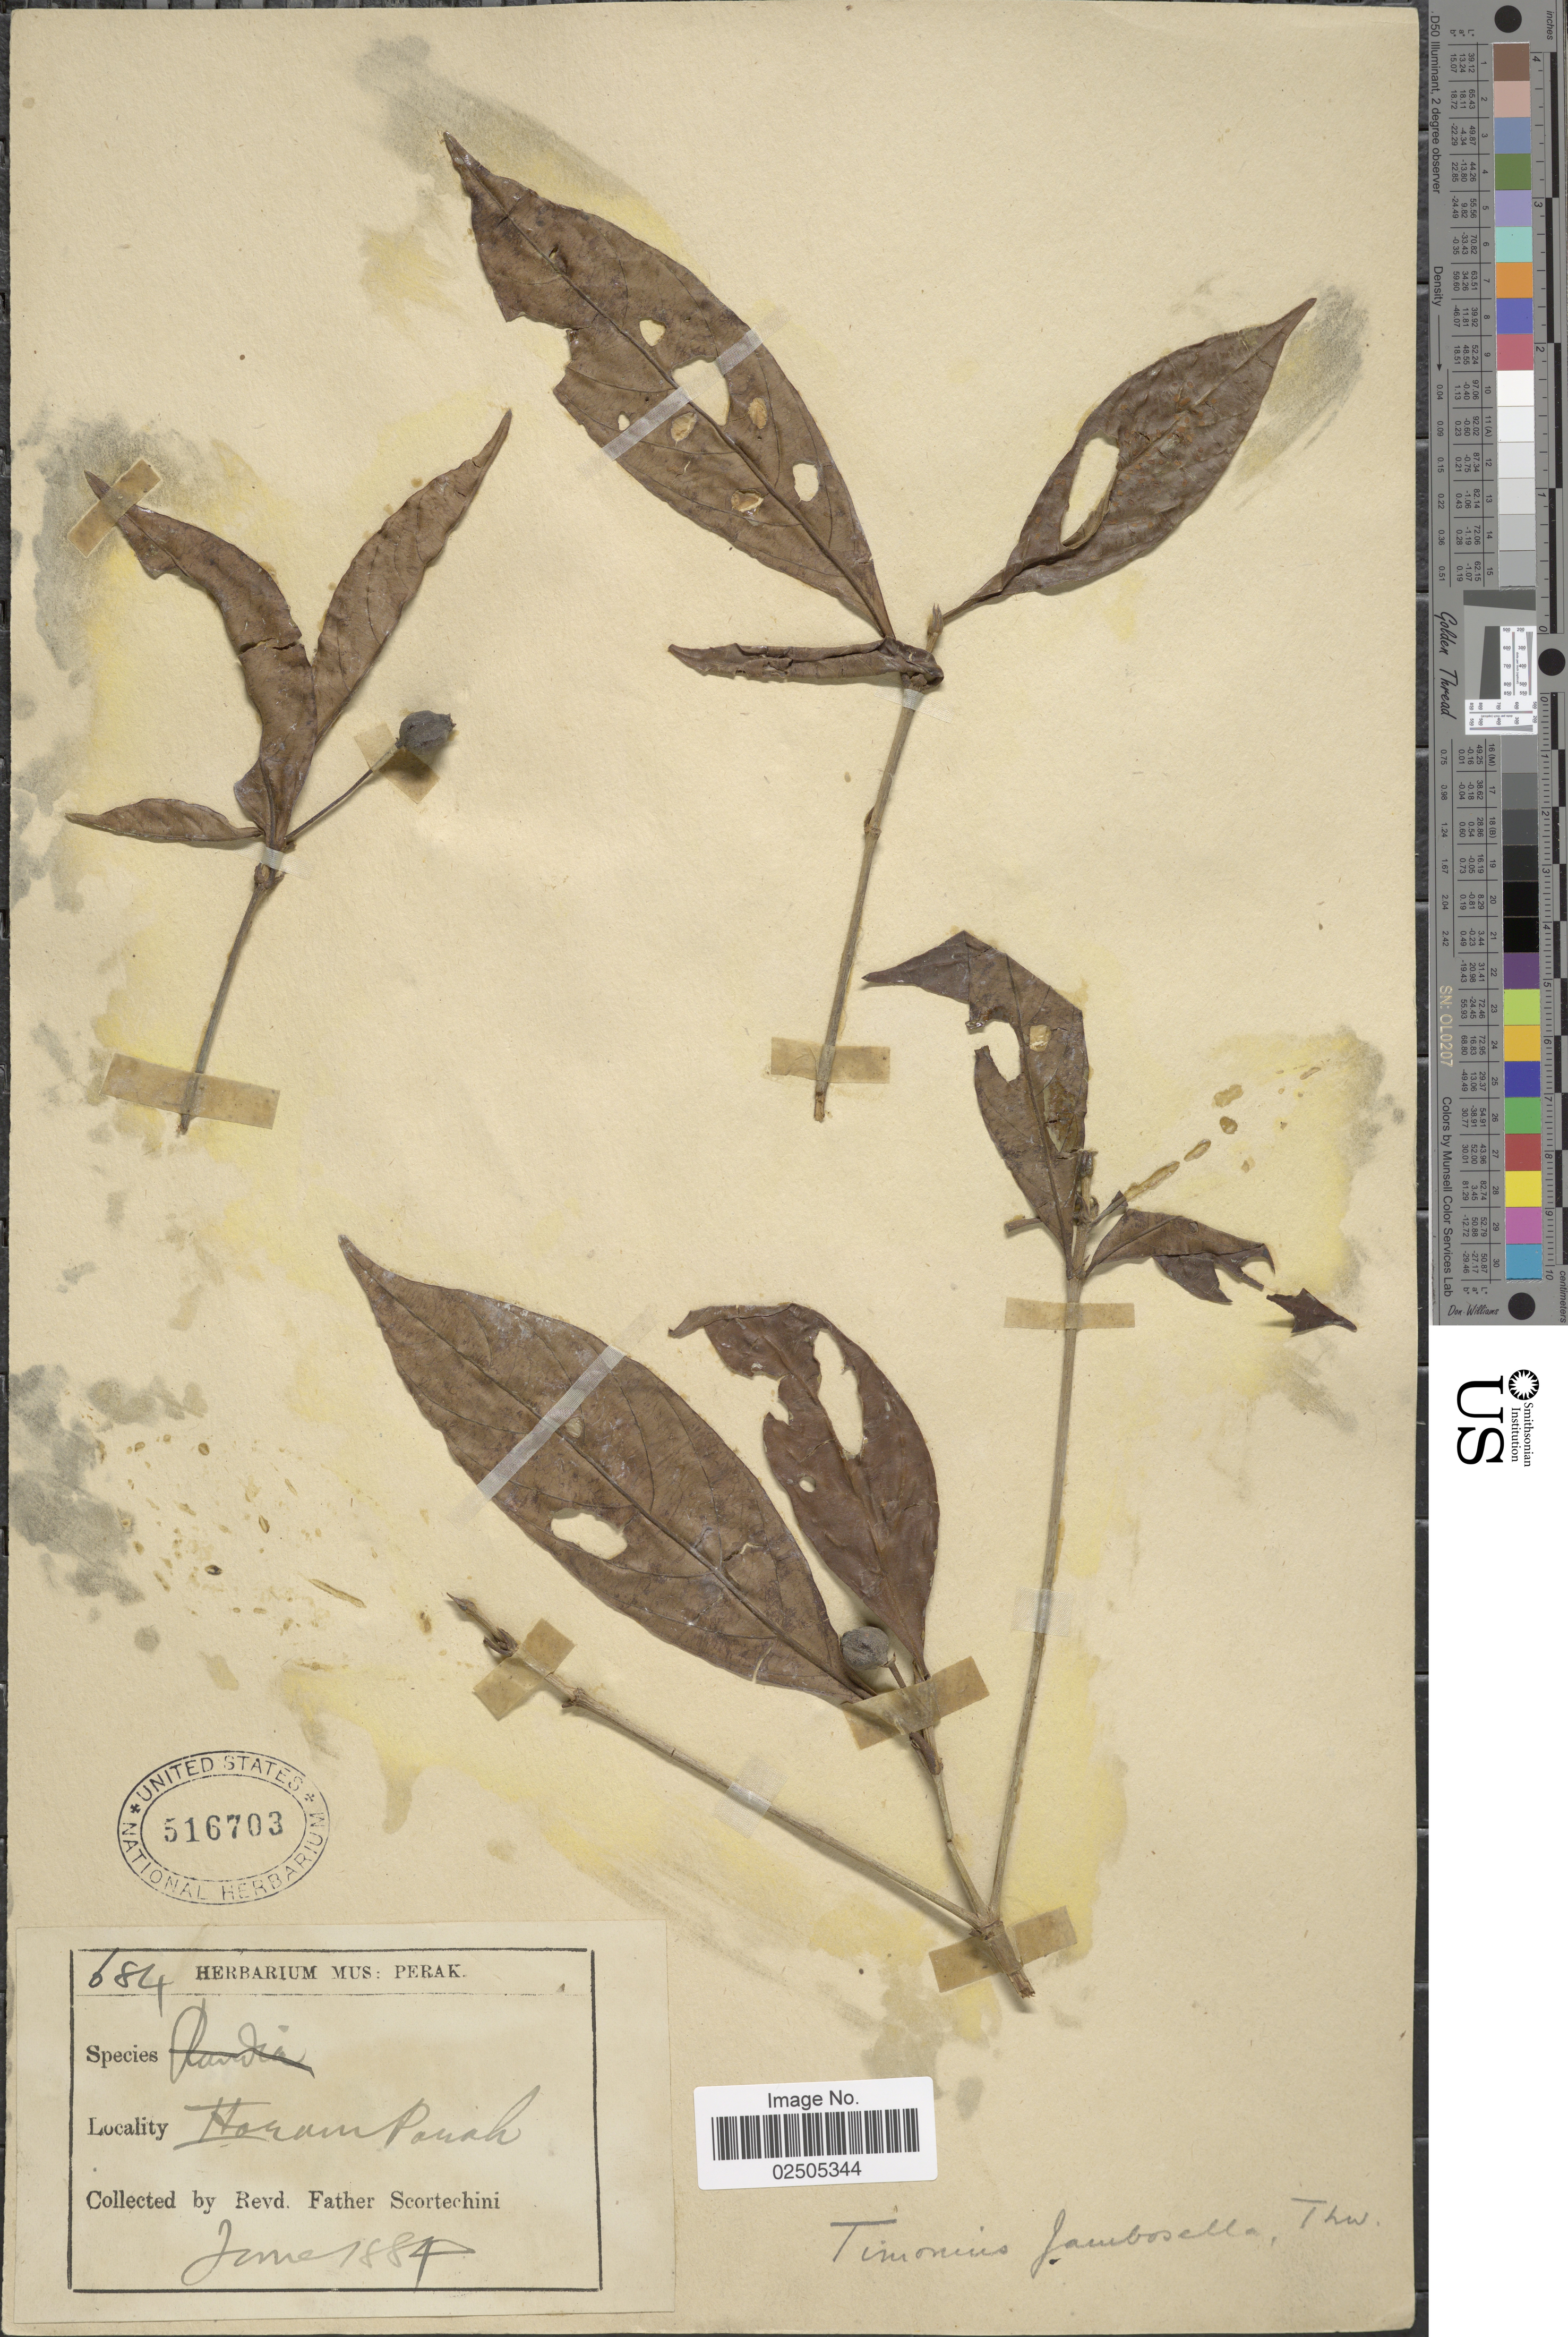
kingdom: Plantae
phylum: Tracheophyta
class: Magnoliopsida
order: Gentianales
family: Rubiaceae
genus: Timonius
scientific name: Timonius jambosella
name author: Thwaites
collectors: Fr. Scortechini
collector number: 684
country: Malaysia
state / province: Perak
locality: Horam Pauah [interpreted]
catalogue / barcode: US 516703